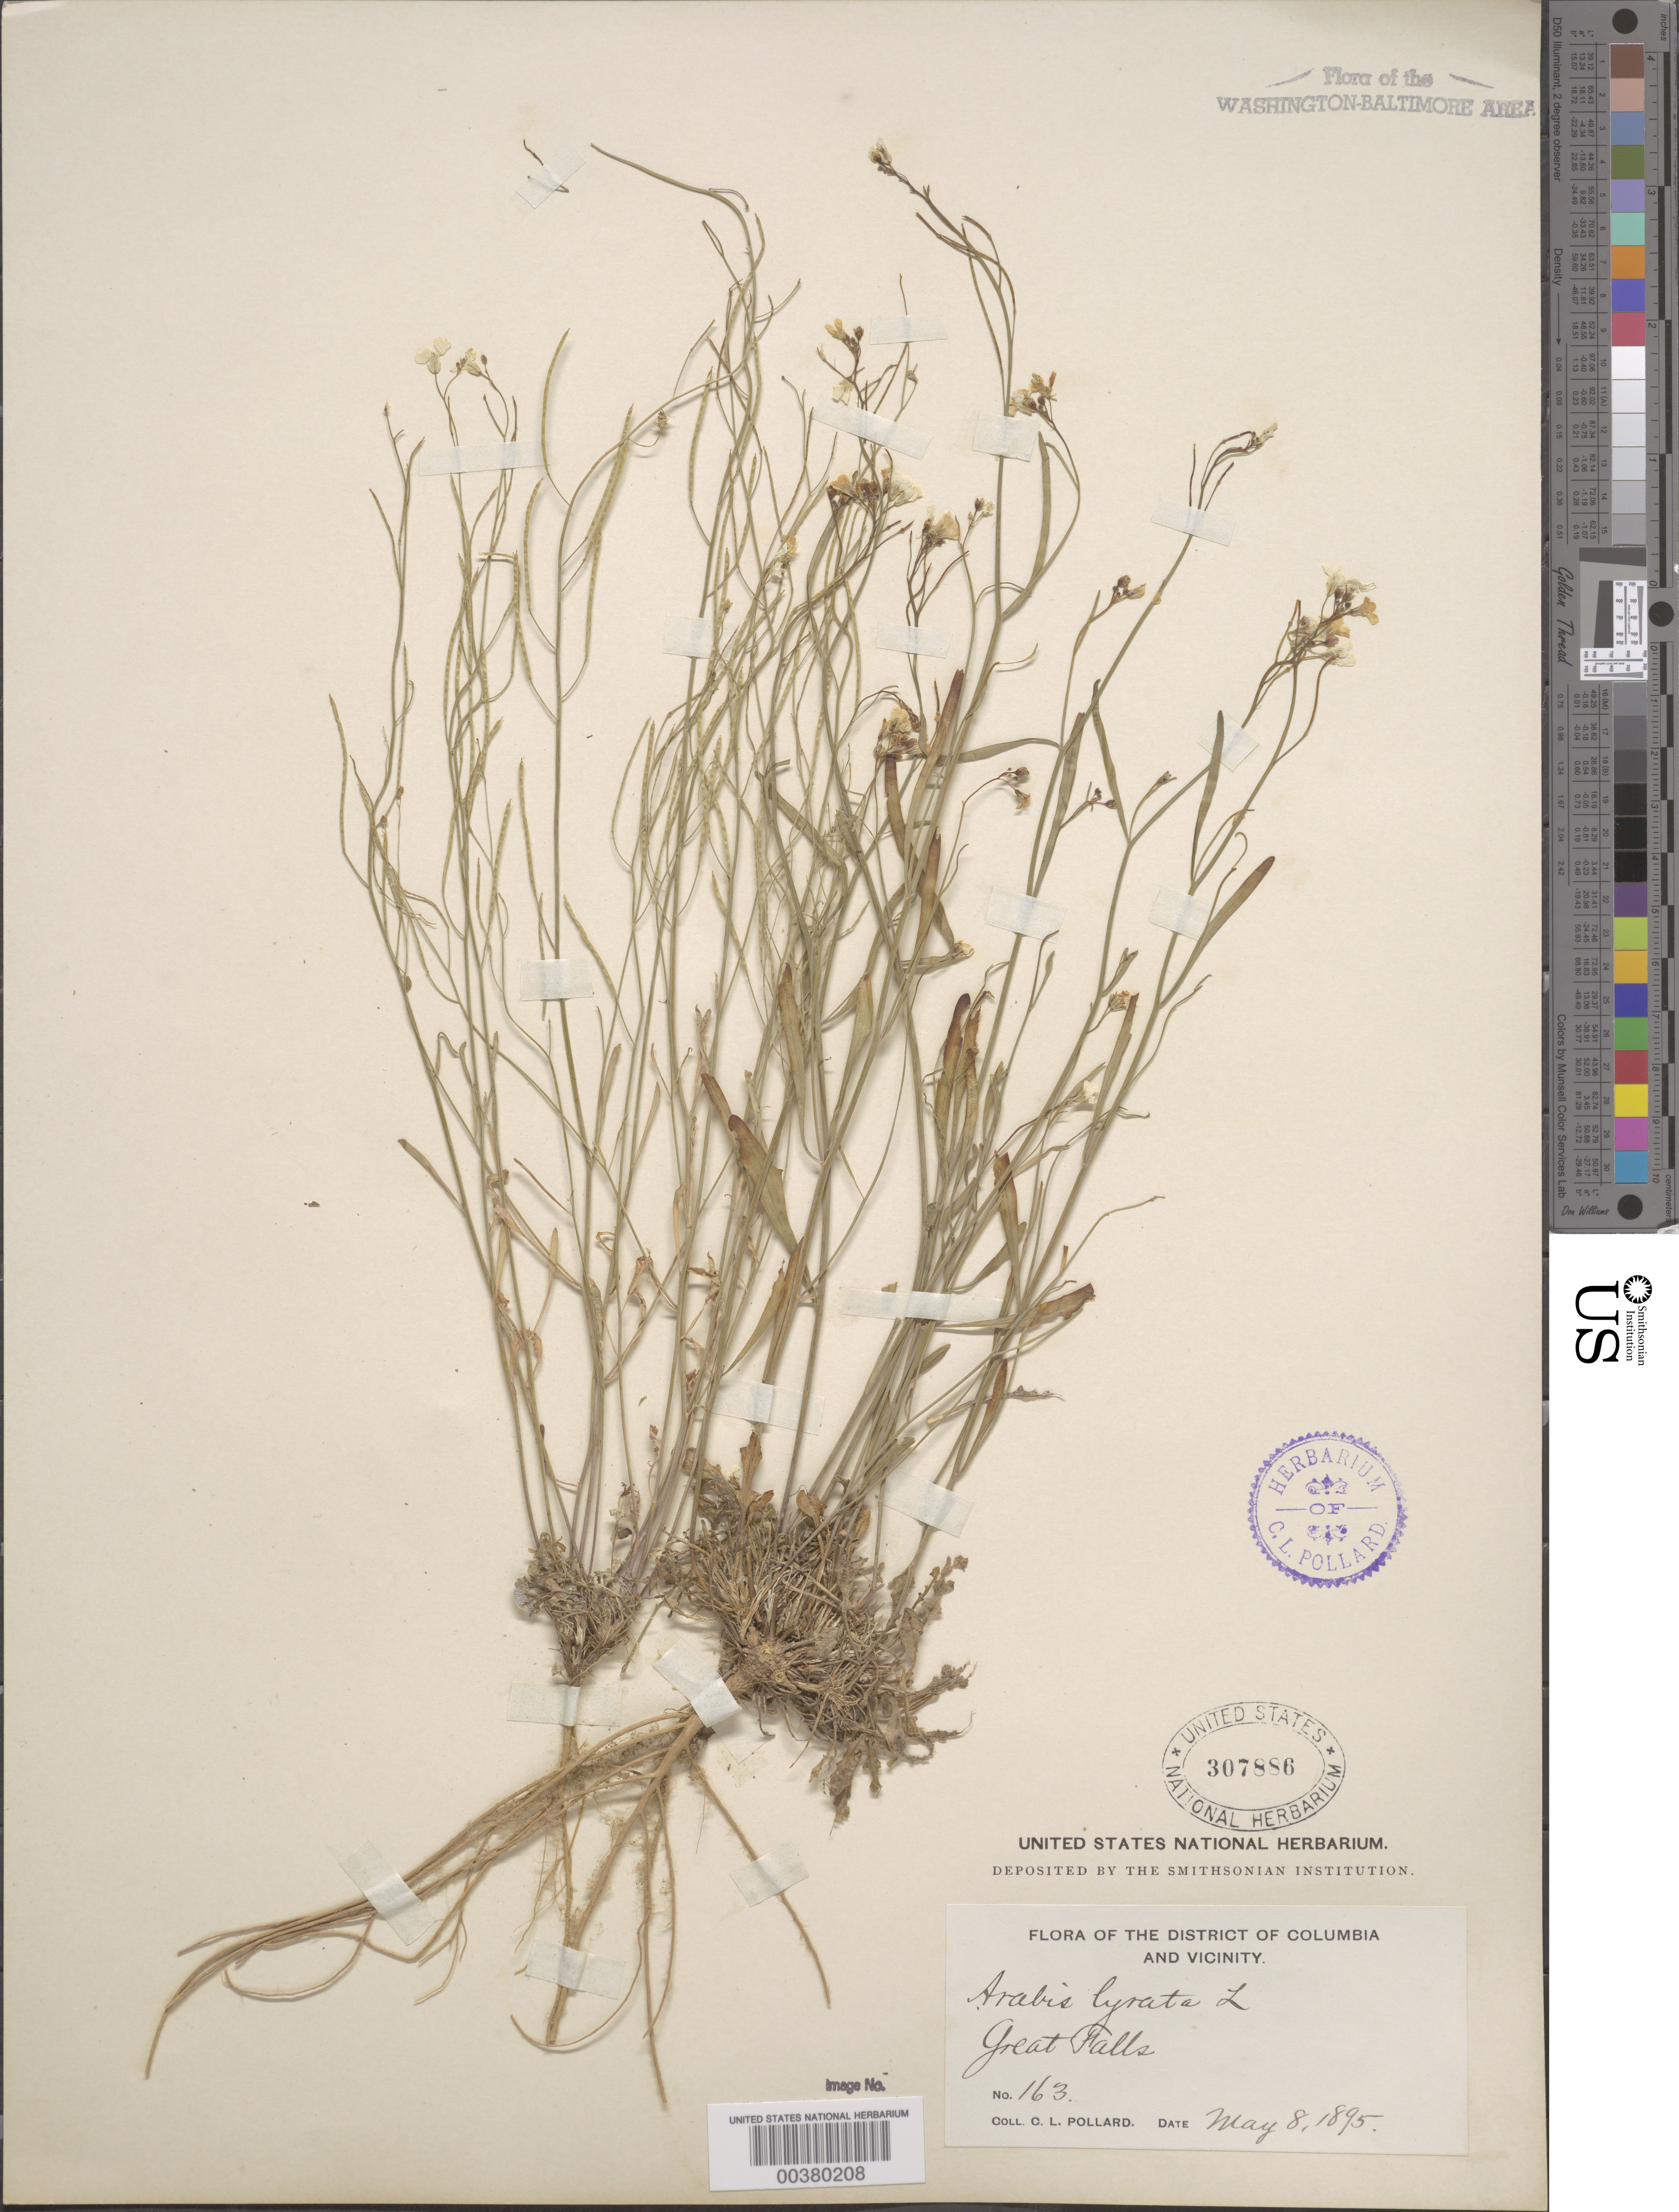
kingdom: Plantae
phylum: Tracheophyta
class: Magnoliopsida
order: Brassicales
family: Brassicaceae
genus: Arabidopsis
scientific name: Arabidopsis lyrata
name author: (L.) O'Kane & Al-Shehbaz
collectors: C. L. Pollard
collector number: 163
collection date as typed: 08 May 1895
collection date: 1895-05-08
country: United States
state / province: Maryland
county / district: Montgomery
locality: Great Falls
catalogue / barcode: US 307886